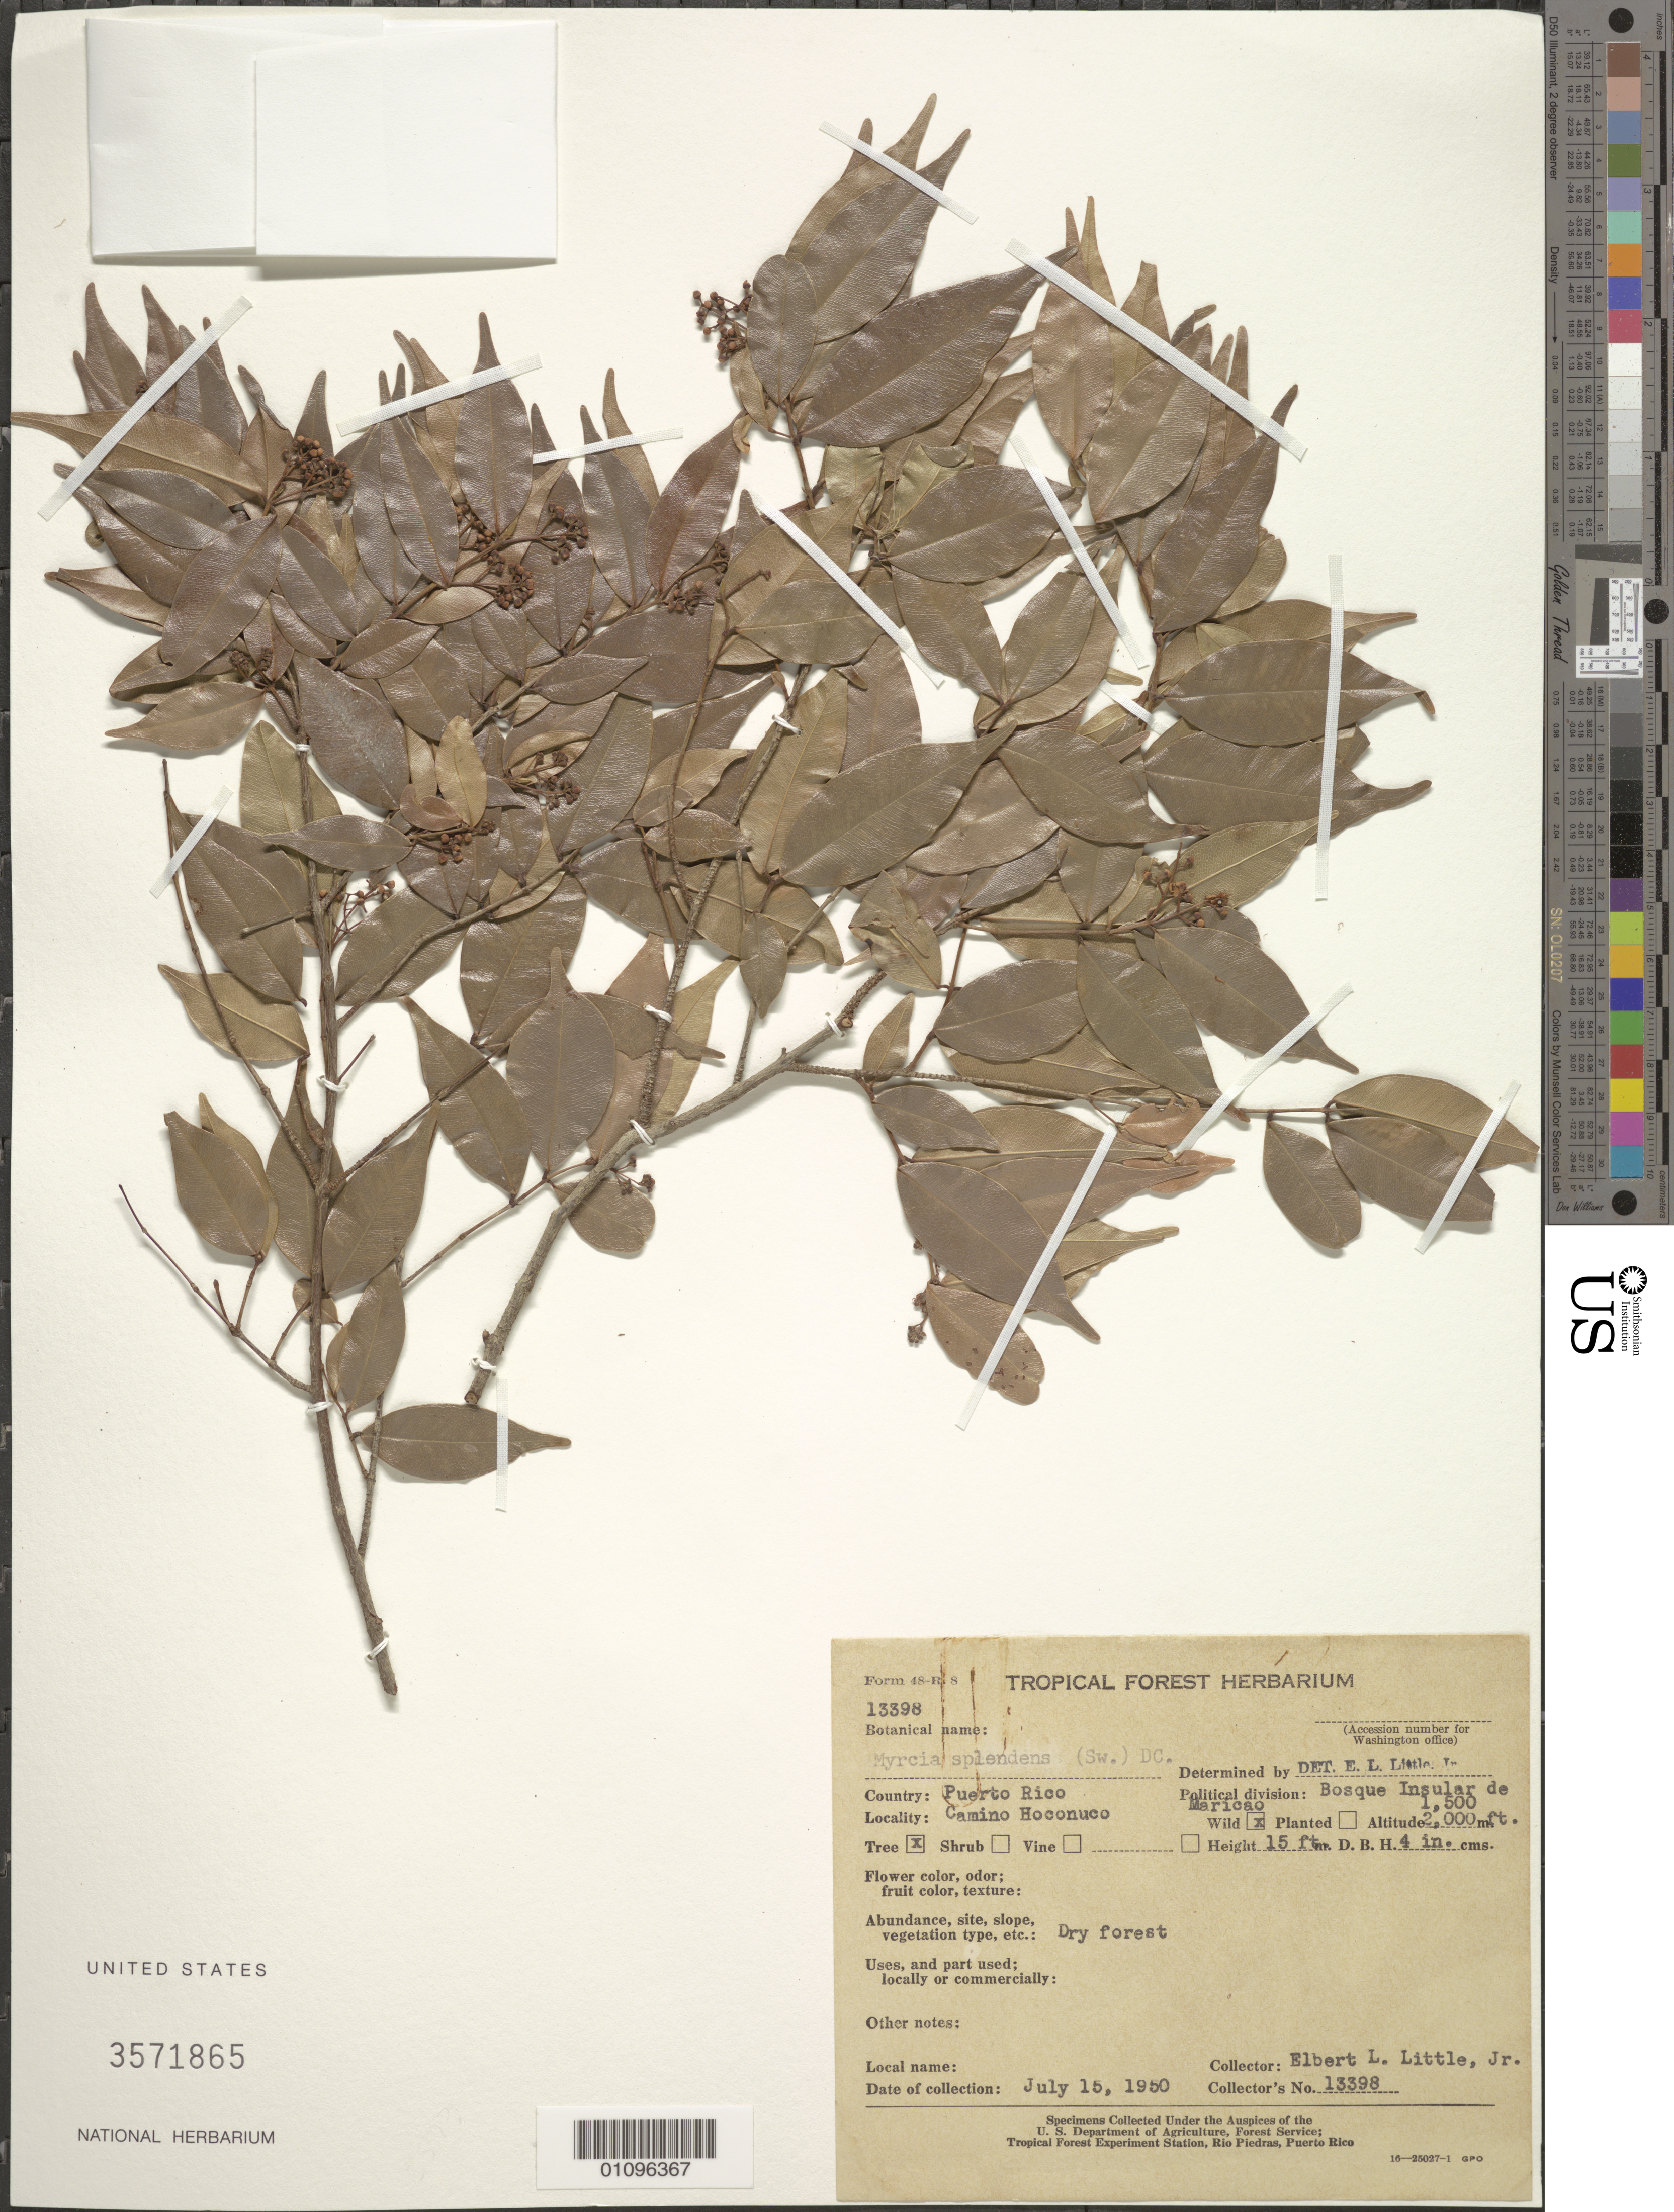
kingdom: Plantae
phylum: Tracheophyta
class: Magnoliopsida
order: Myrtales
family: Myrtaceae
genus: Myrcia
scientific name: Myrcia splendens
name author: (Sw.) DC.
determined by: Little, Elbert L., Jr., (FSSR), United States Department of Agriculture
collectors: E. L. Little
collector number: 13398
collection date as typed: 15 Jul 1950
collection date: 1950-07-15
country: Puerto Rico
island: Puerto Rico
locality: Bosque Insular de Maricao, Camino Hoconuco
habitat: Dry forest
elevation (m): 457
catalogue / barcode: US 3571865